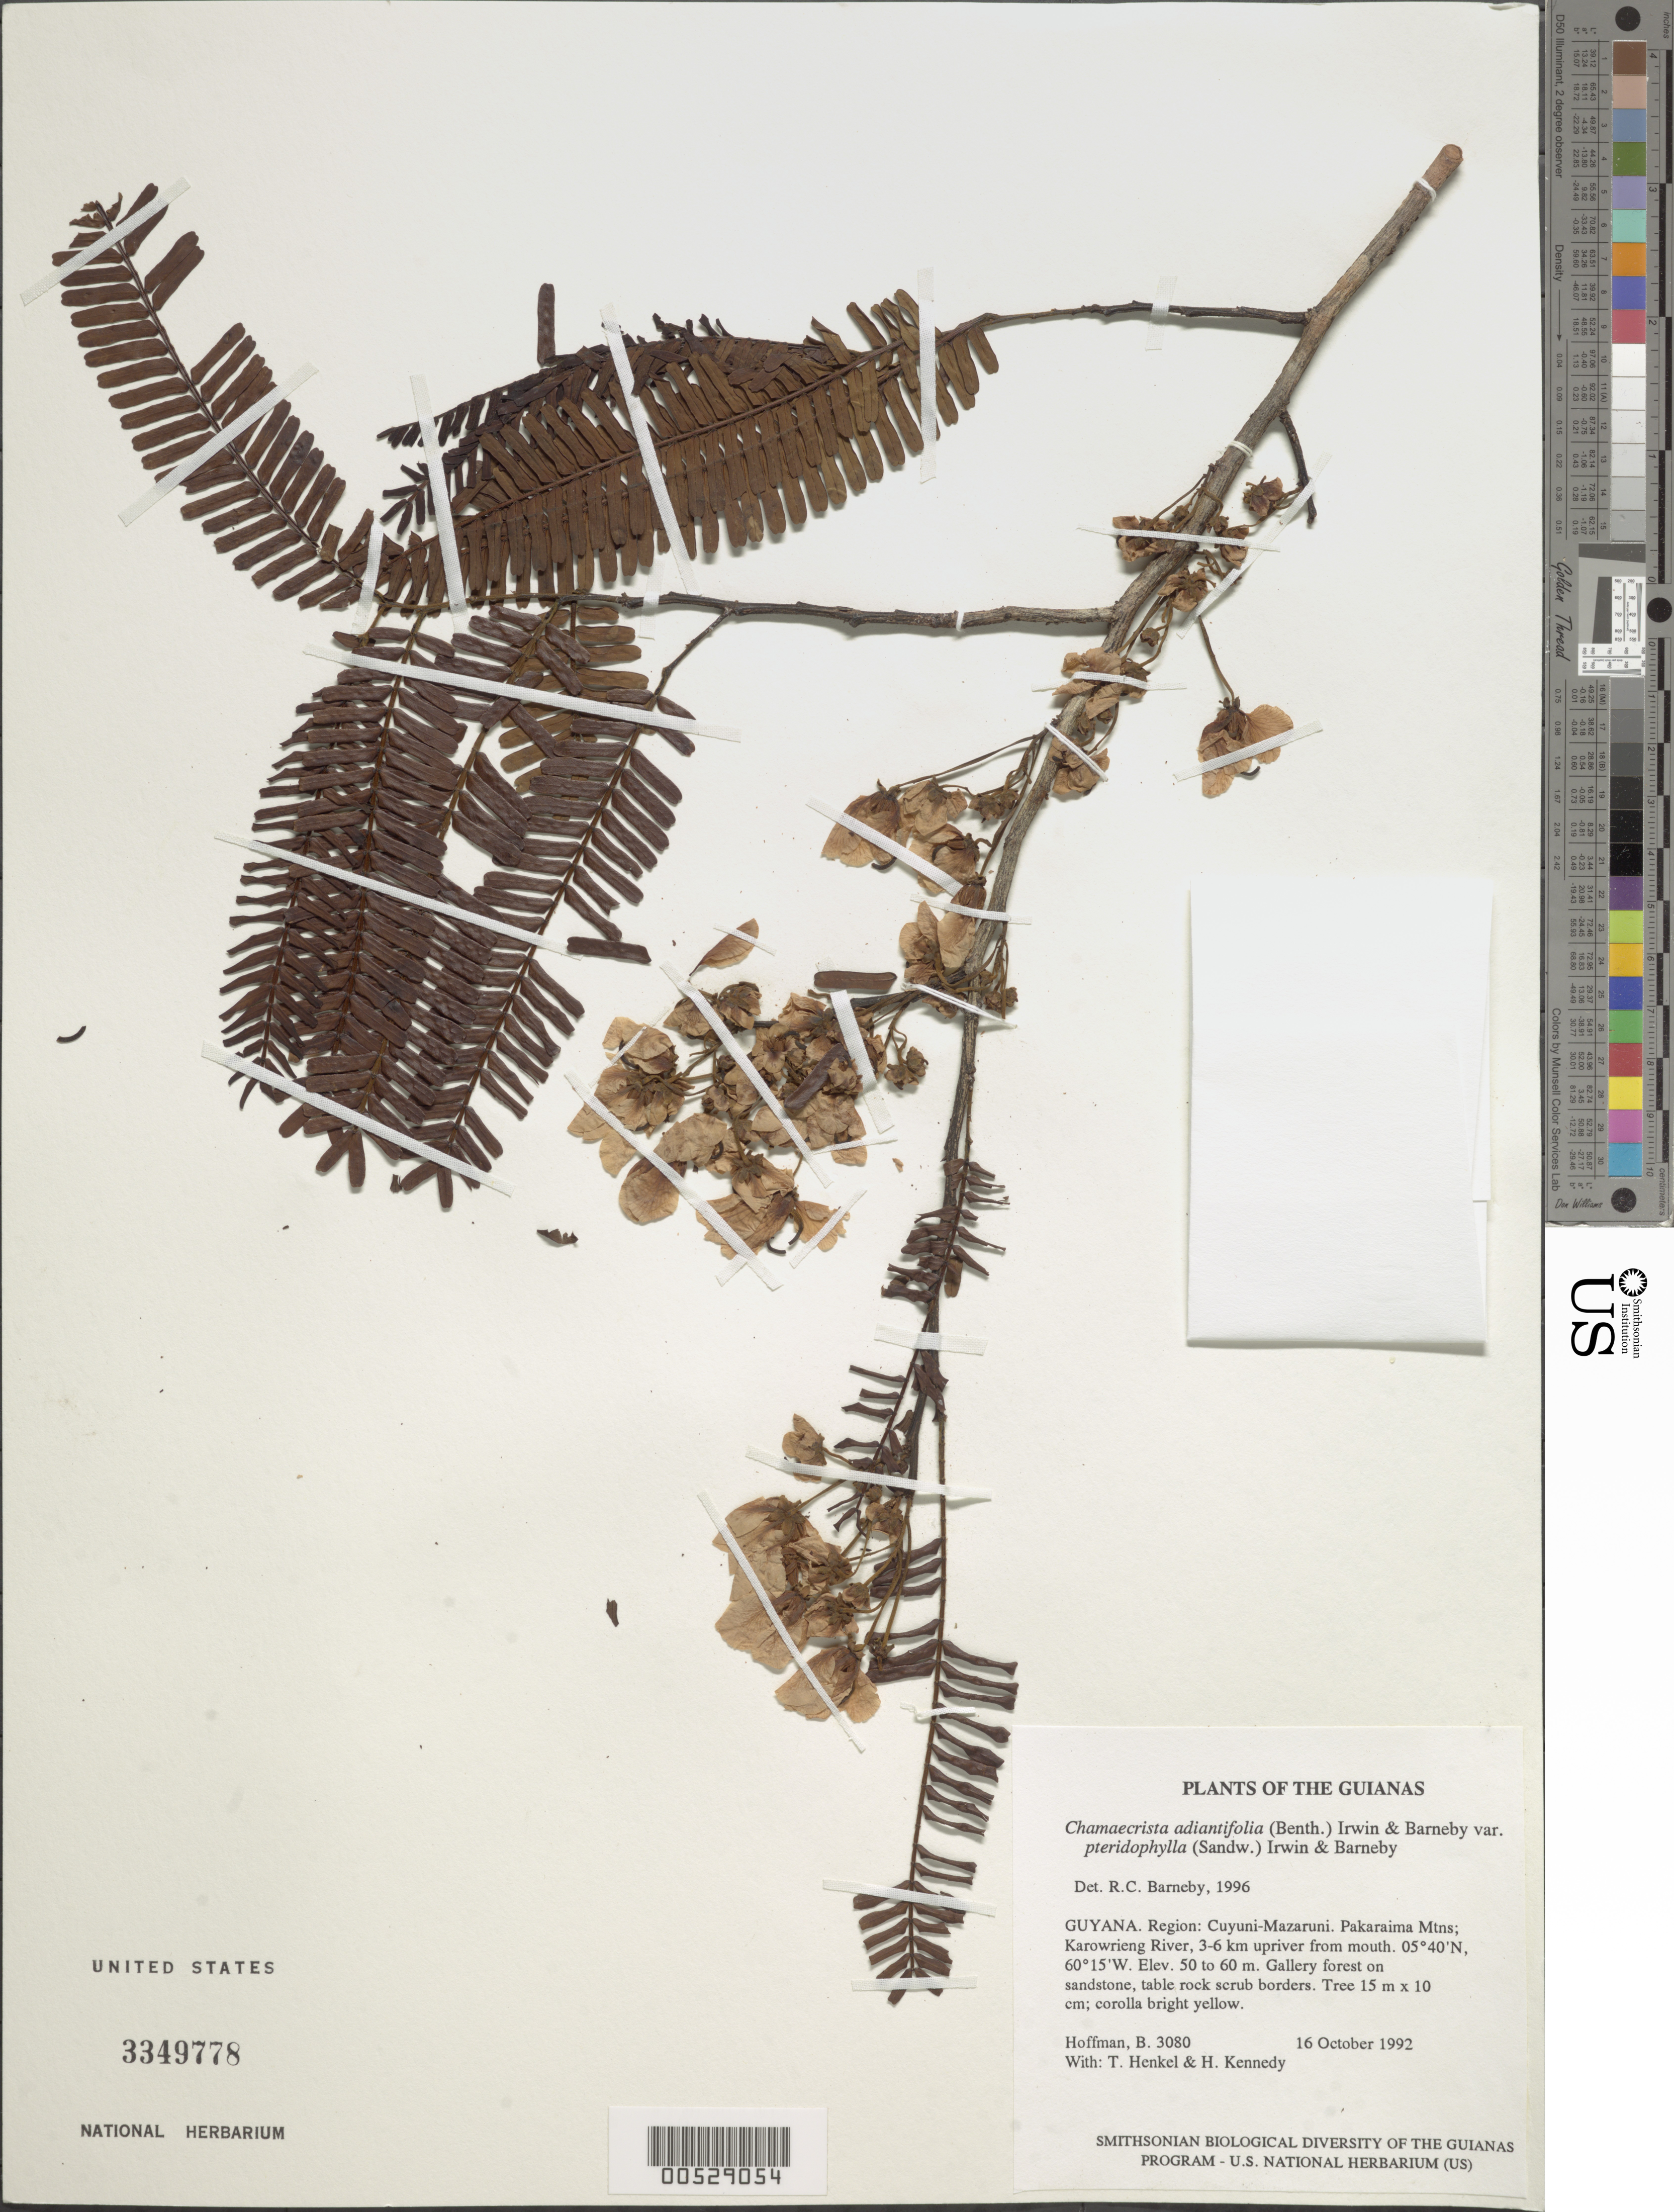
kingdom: Plantae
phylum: Tracheophyta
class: Magnoliopsida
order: Fabales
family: Fabaceae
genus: Chamaecrista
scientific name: Chamaecrista adiantifolia var. pteridophylla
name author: (Sandwith) H.S. Irwin & Barneby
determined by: Barneby, Rupert C., (NY)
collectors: B. Hoffman, T. Henkel & H. Kennedy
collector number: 3080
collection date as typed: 16 October 1992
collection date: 1992-10-16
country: Guyana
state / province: Cuyuni-Mazaruni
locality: Pakaraima Mountains; Karowrieng River, 3-6 km upriver from mouth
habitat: Gallery forest on sandstone, table rock scrub borders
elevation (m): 50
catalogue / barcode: US 3349778